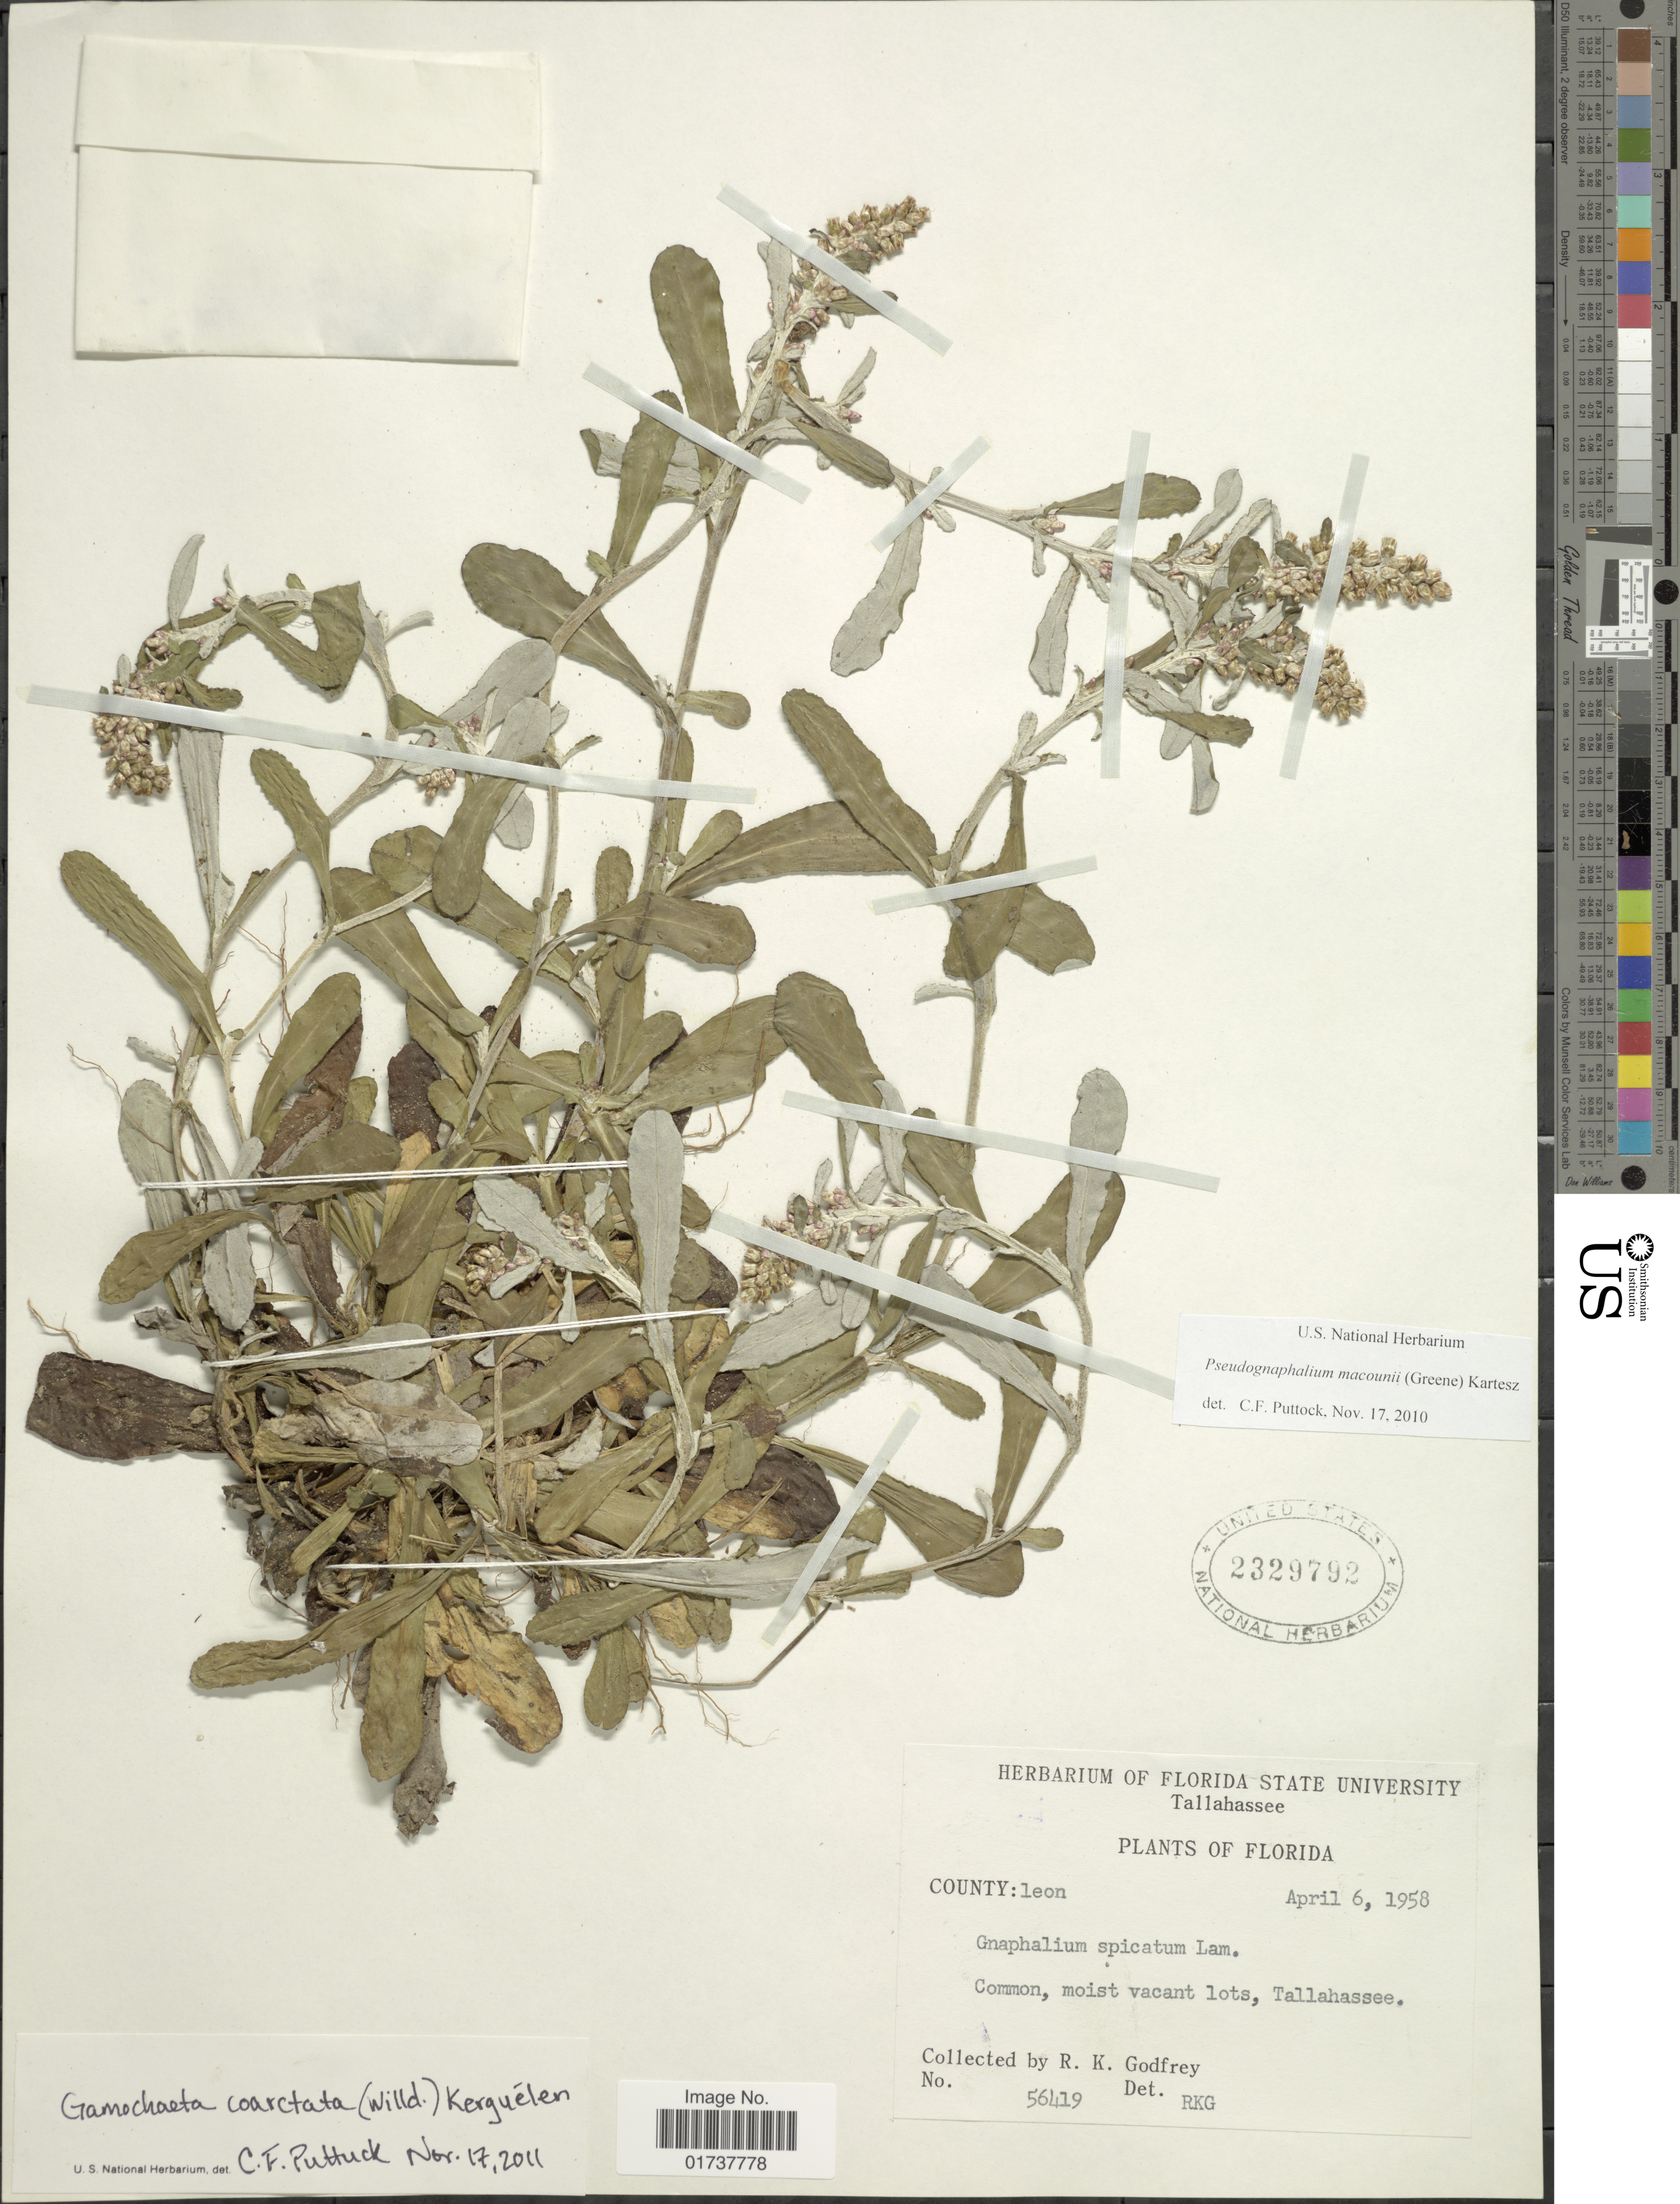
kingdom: Plantae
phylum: Tracheophyta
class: Magnoliopsida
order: Asterales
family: Asteraceae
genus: Gamochaeta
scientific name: Gamochaeta coarctata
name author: (Willd.) Kerguélen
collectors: R. K. Godfrey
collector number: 56419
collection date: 1958-04-06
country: United States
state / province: Florida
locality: Tallahassee, County: leon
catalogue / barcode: US 2329792